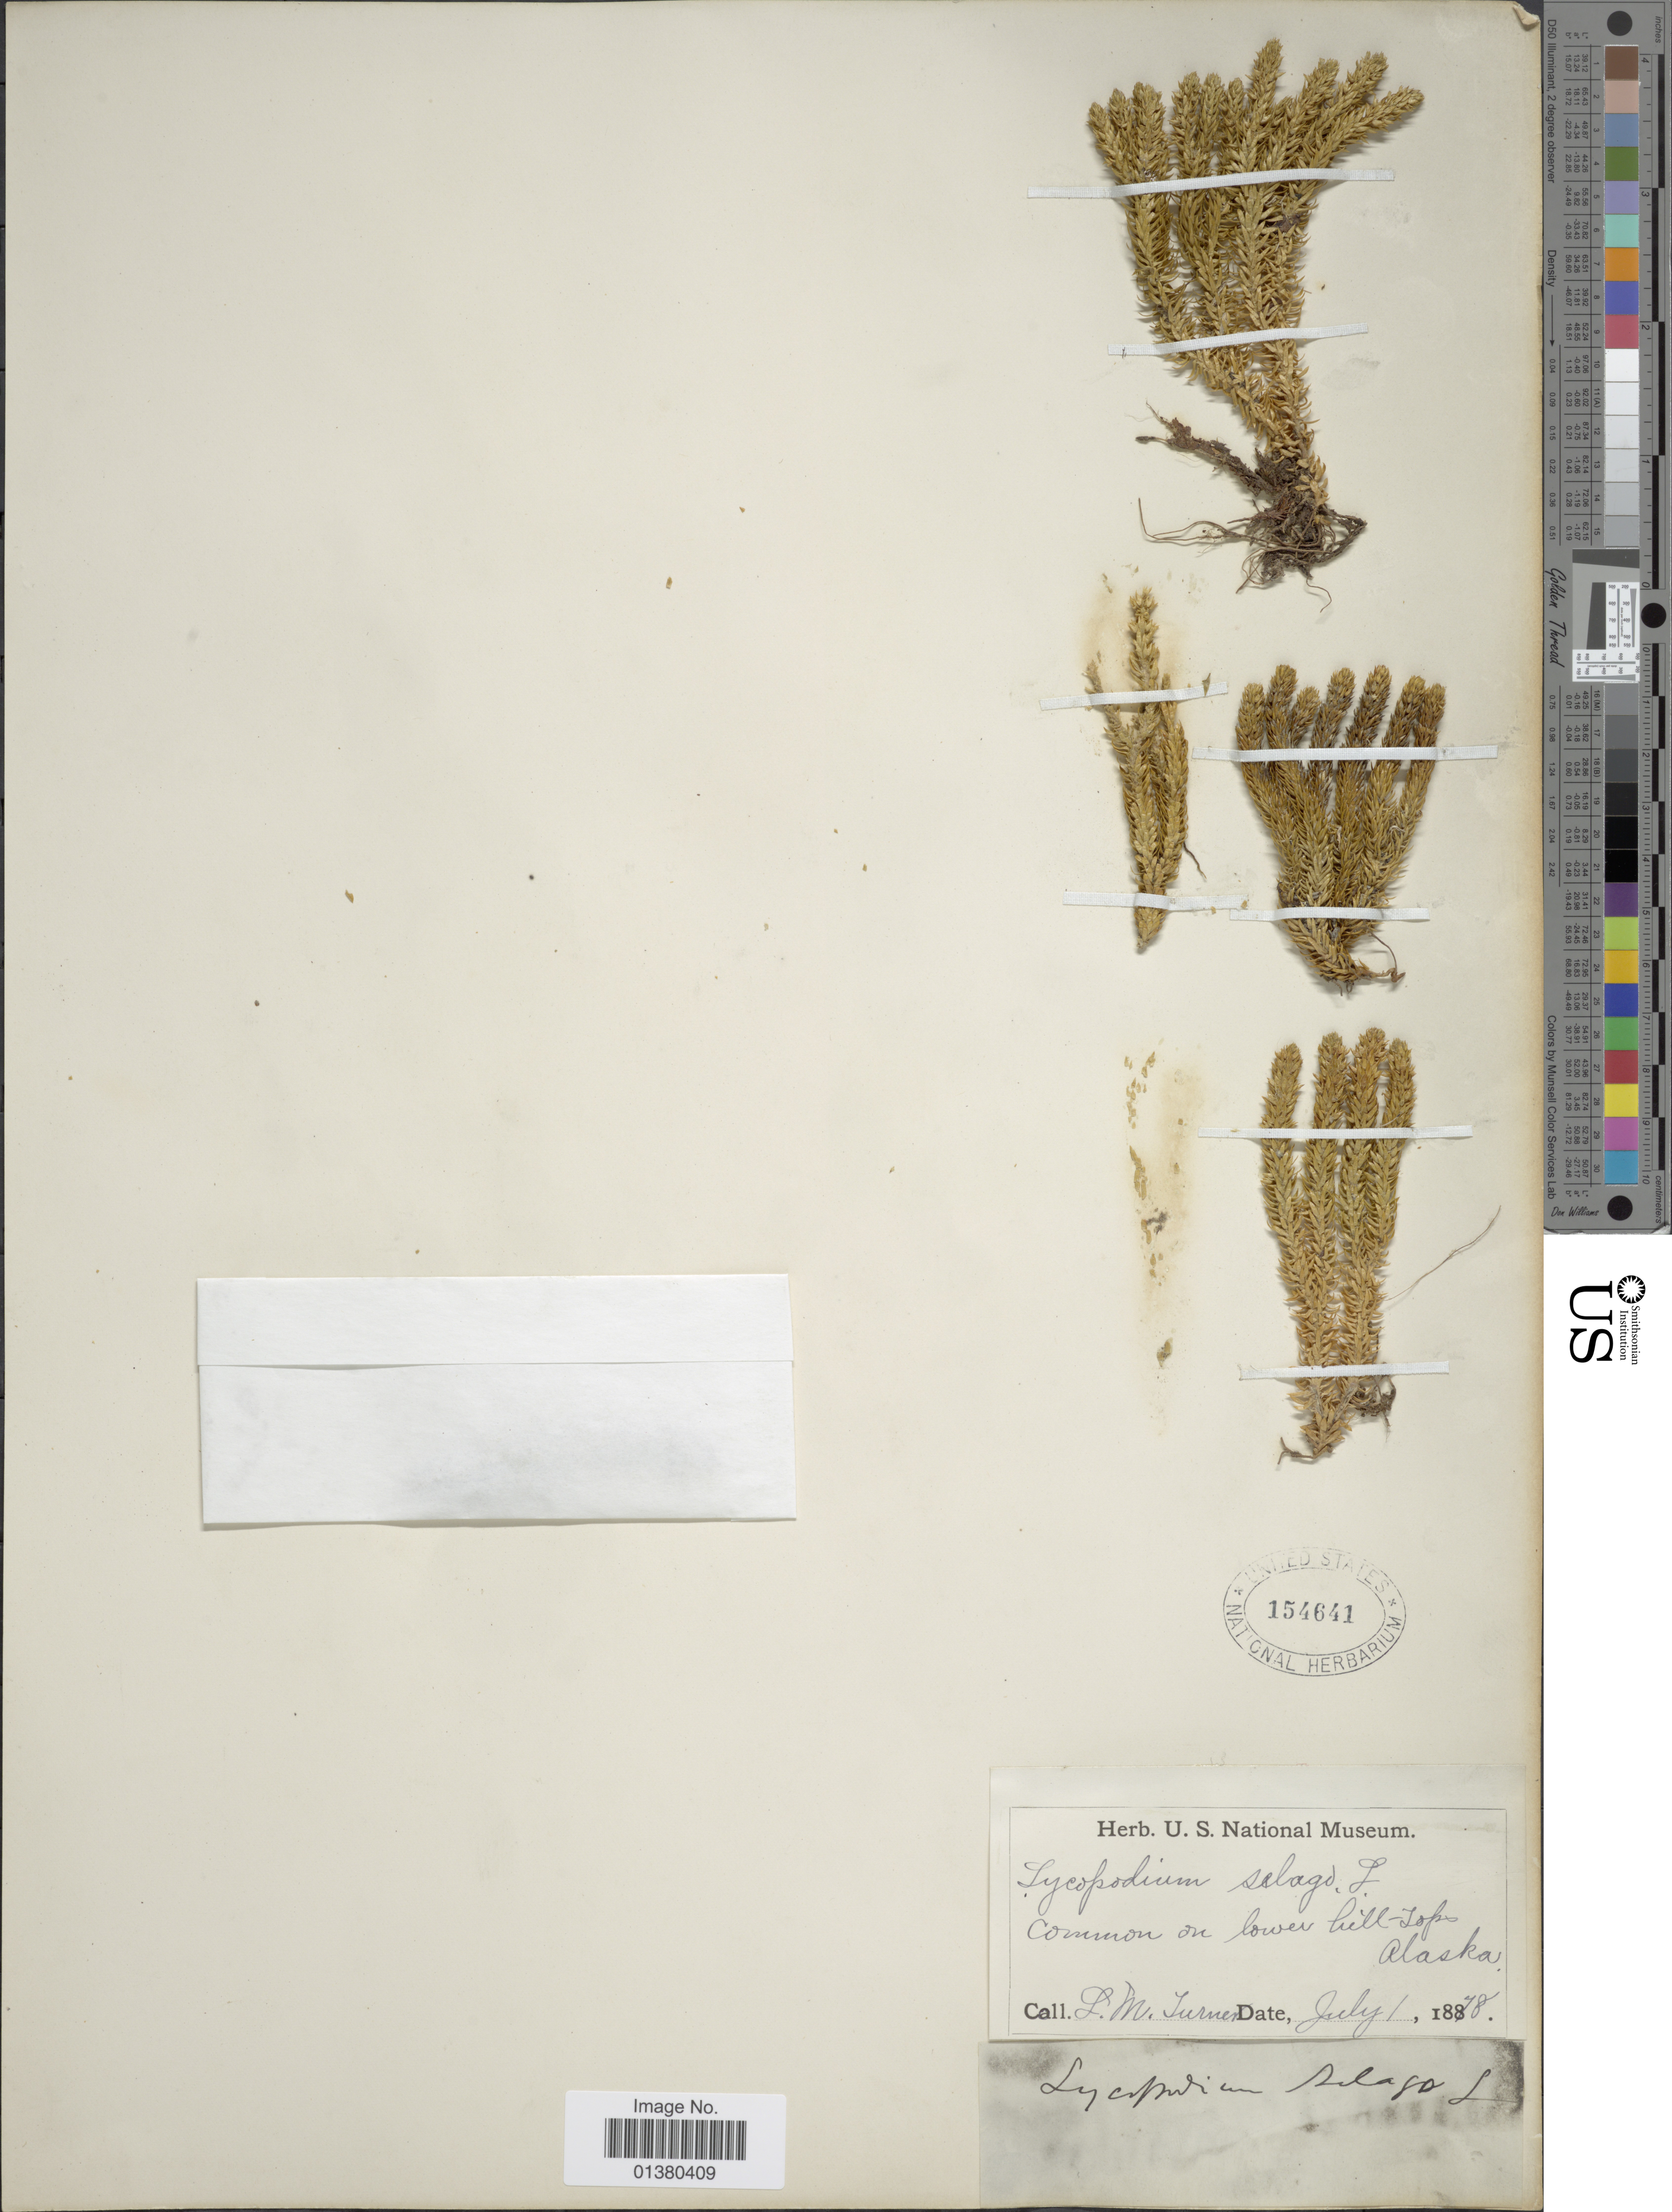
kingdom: Plantae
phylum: Tracheophyta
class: Lycopodiopsida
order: Lycopodiales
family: Lycopodiaceae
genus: Huperzia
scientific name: Huperzia selago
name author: (L.) Bernh. ex Schrank & Mart.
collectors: L. M. Turner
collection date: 1878-07-01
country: United States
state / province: Alaska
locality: Common on lower hill-tops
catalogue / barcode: US 154641